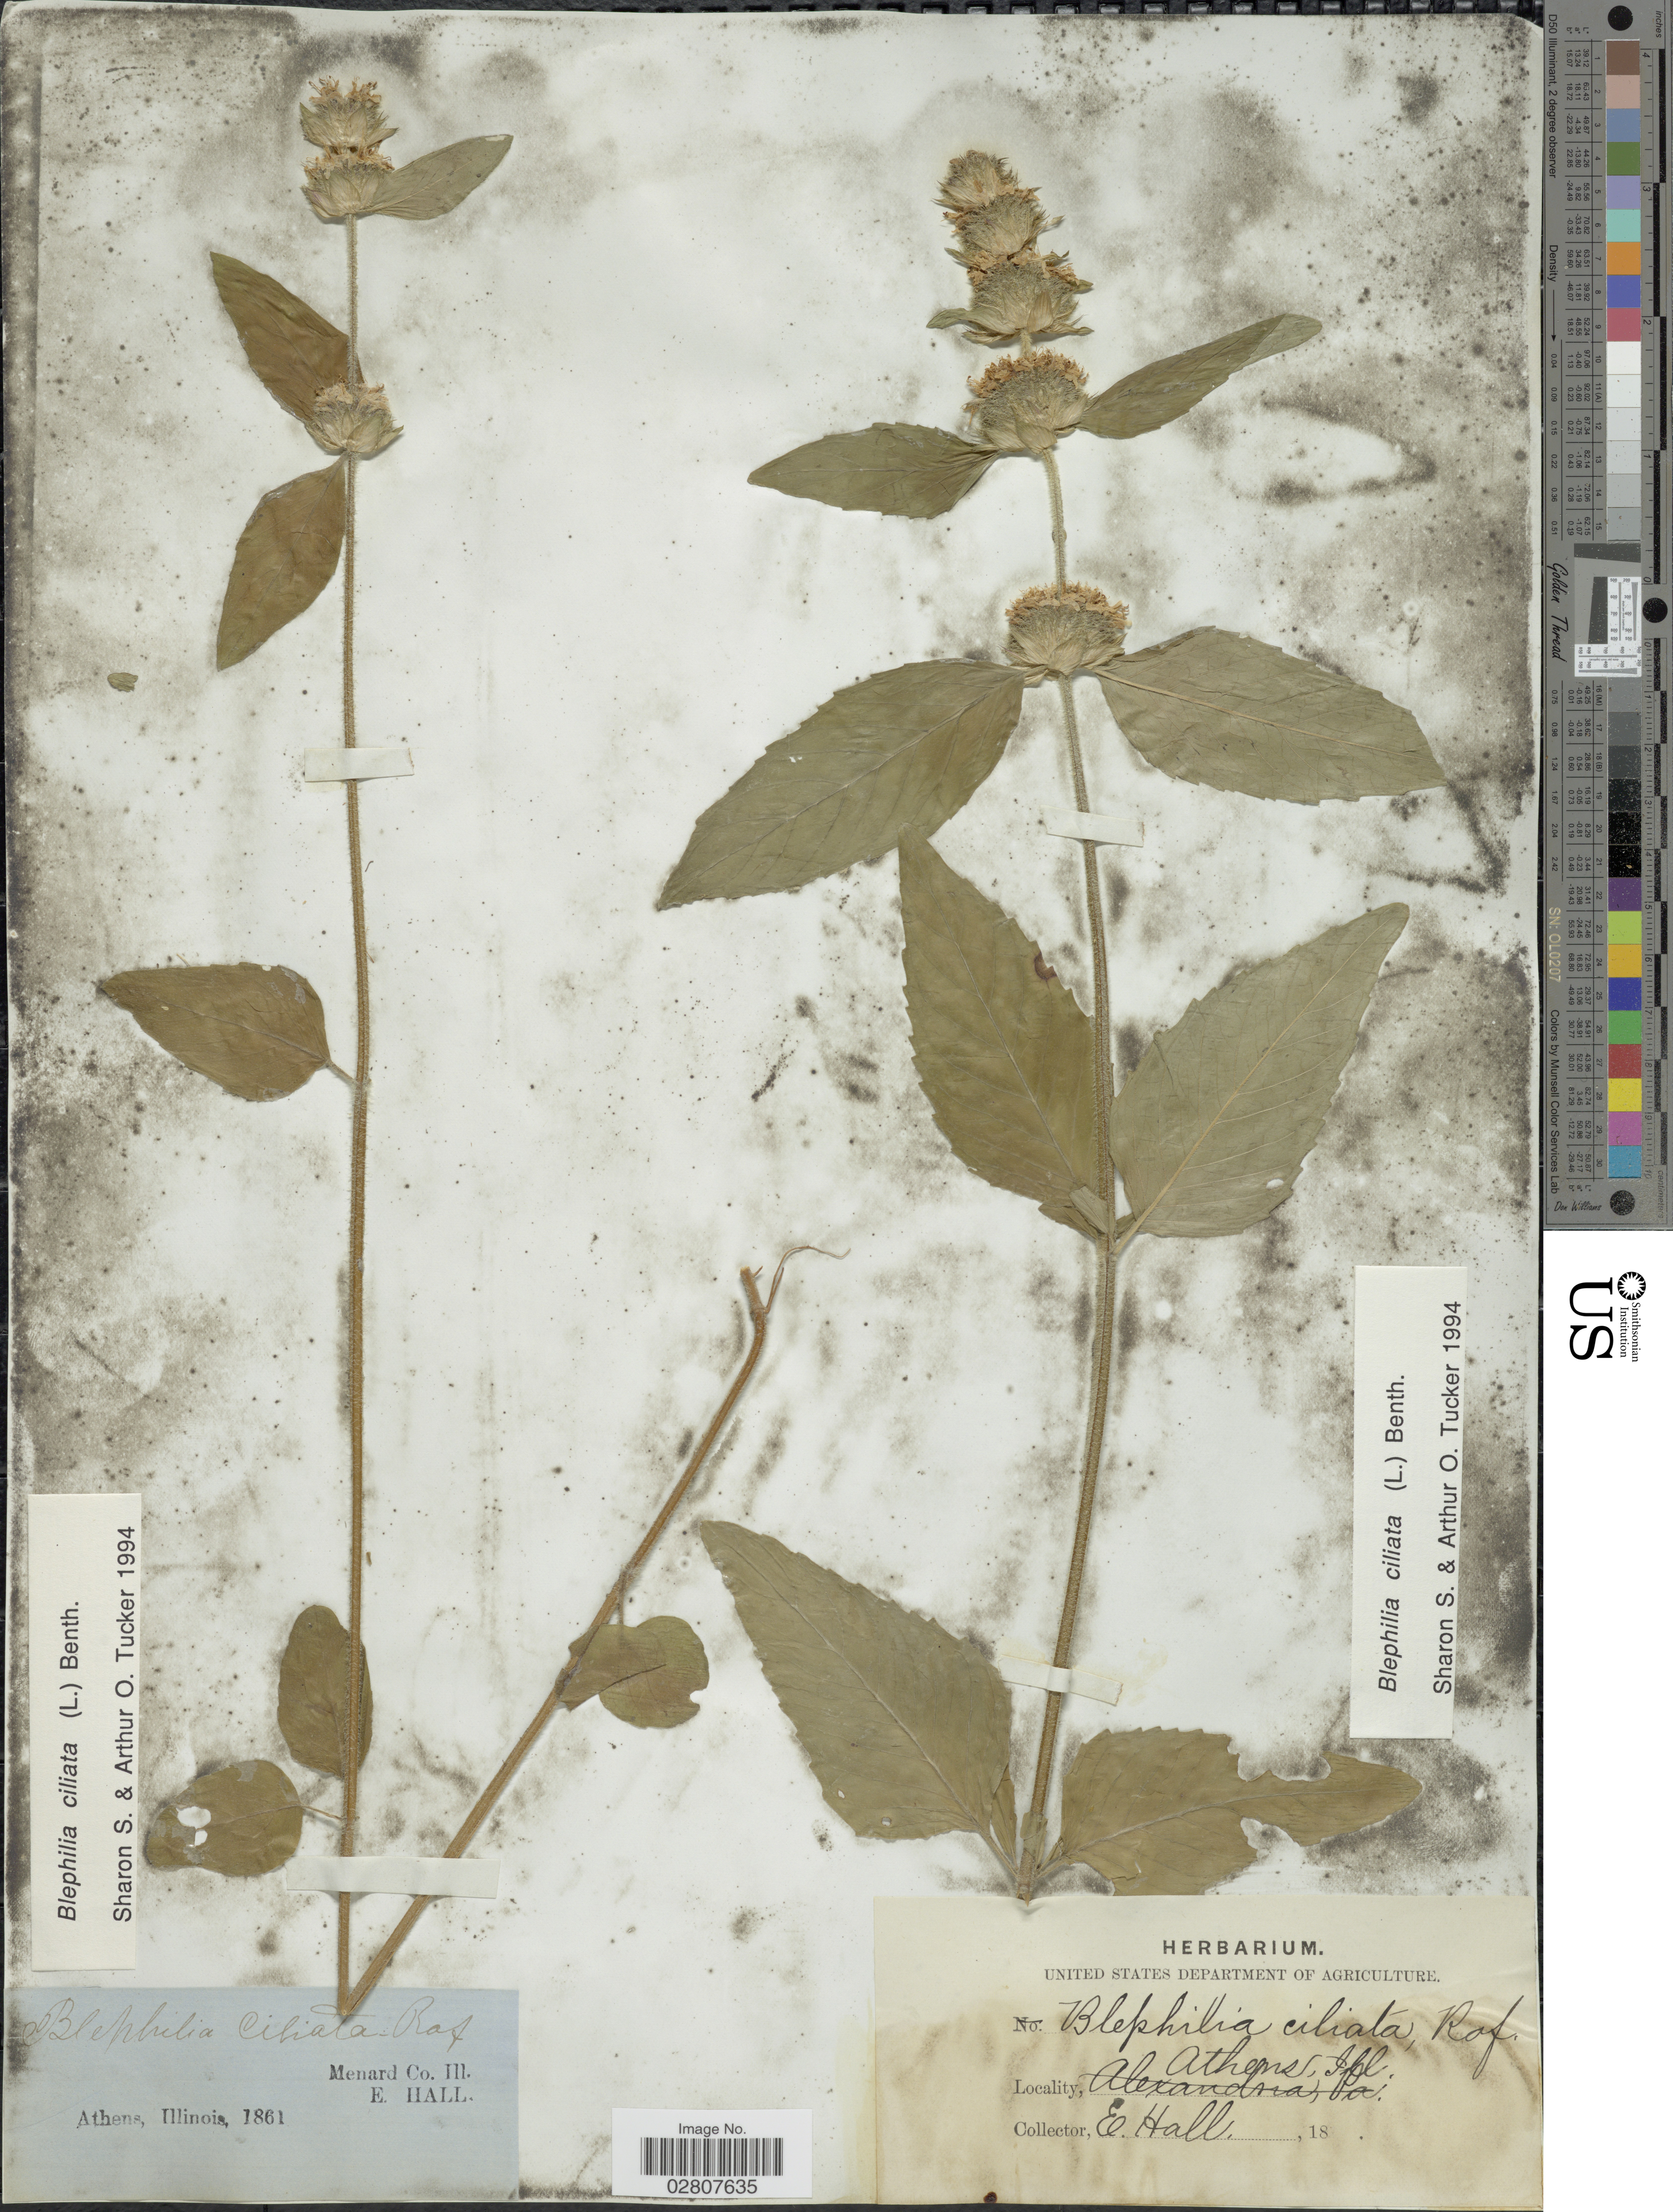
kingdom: Plantae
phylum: Tracheophyta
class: Magnoliopsida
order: Lamiales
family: Lamiaceae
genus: Blephilia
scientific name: Blephilia ciliata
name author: (L.) Raf. ex Benth.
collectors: E. Hall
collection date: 1861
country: United States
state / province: Illinois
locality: Menard Co. Athens.